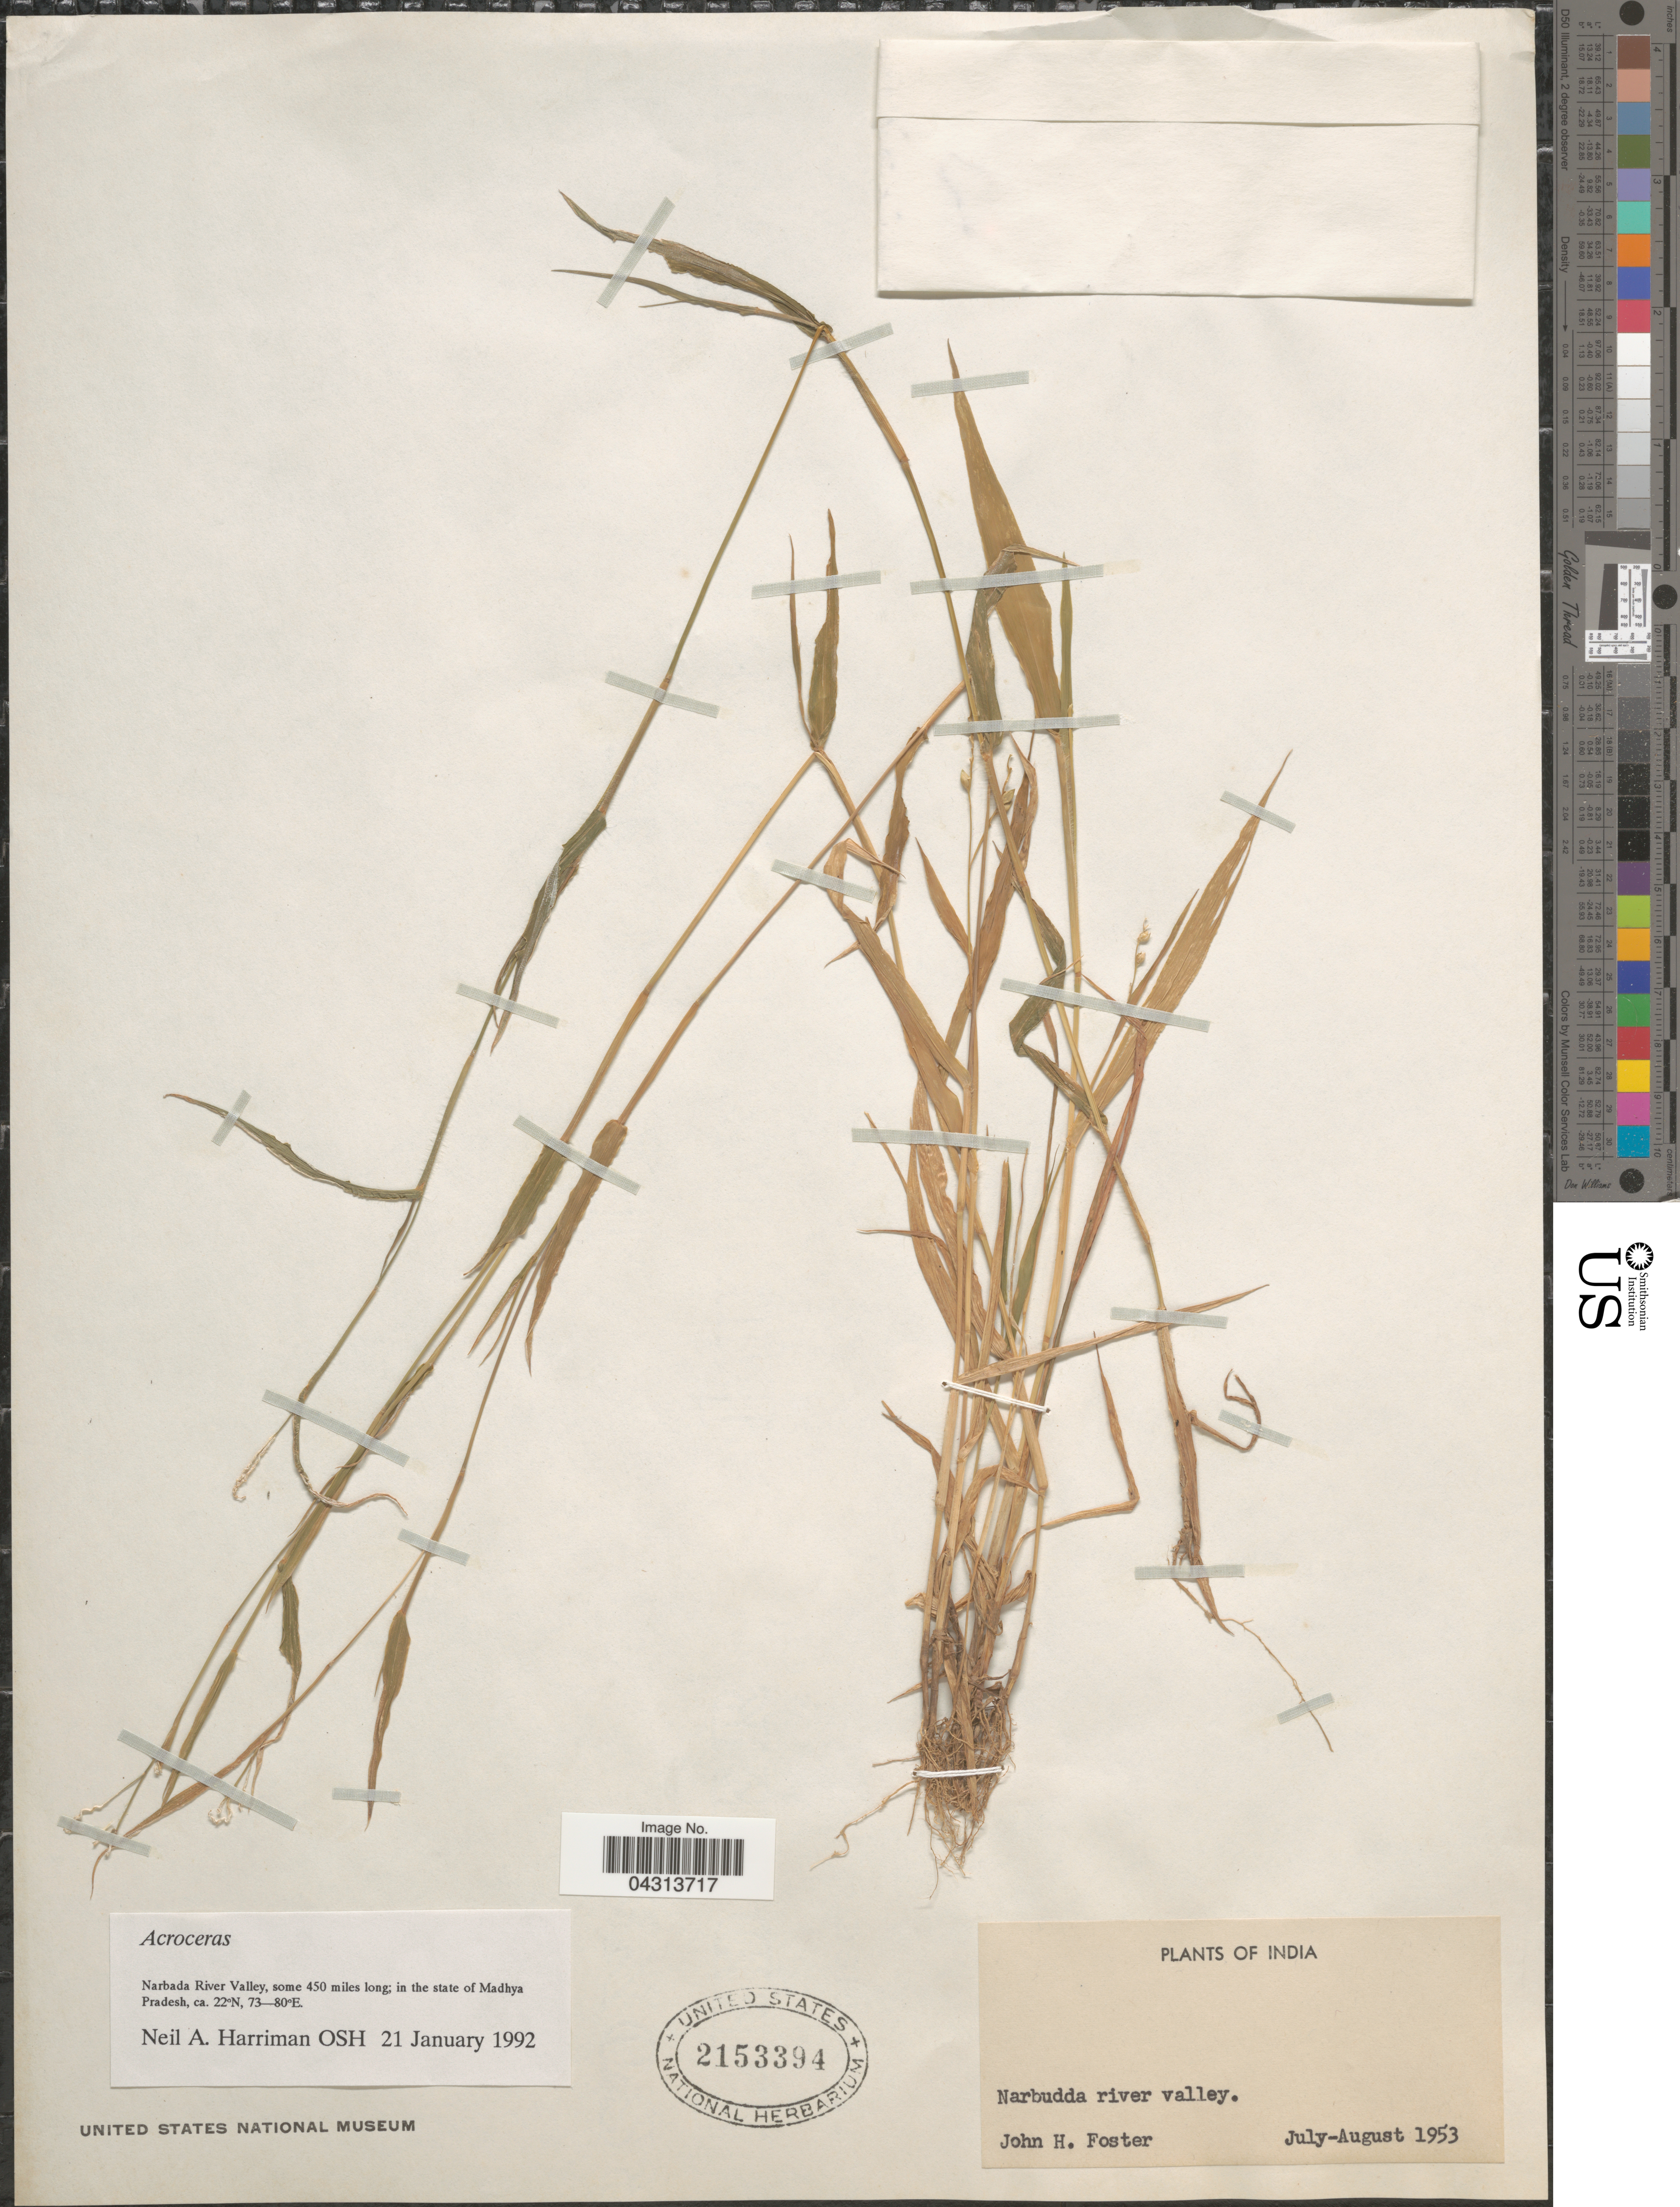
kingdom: Plantae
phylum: Tracheophyta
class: Liliopsida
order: Poales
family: Poaceae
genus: Acroceras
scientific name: Acroceras sp.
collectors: J. Foster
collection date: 1953-07/1953-08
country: India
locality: Narbudda river valley.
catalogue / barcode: US 2153394